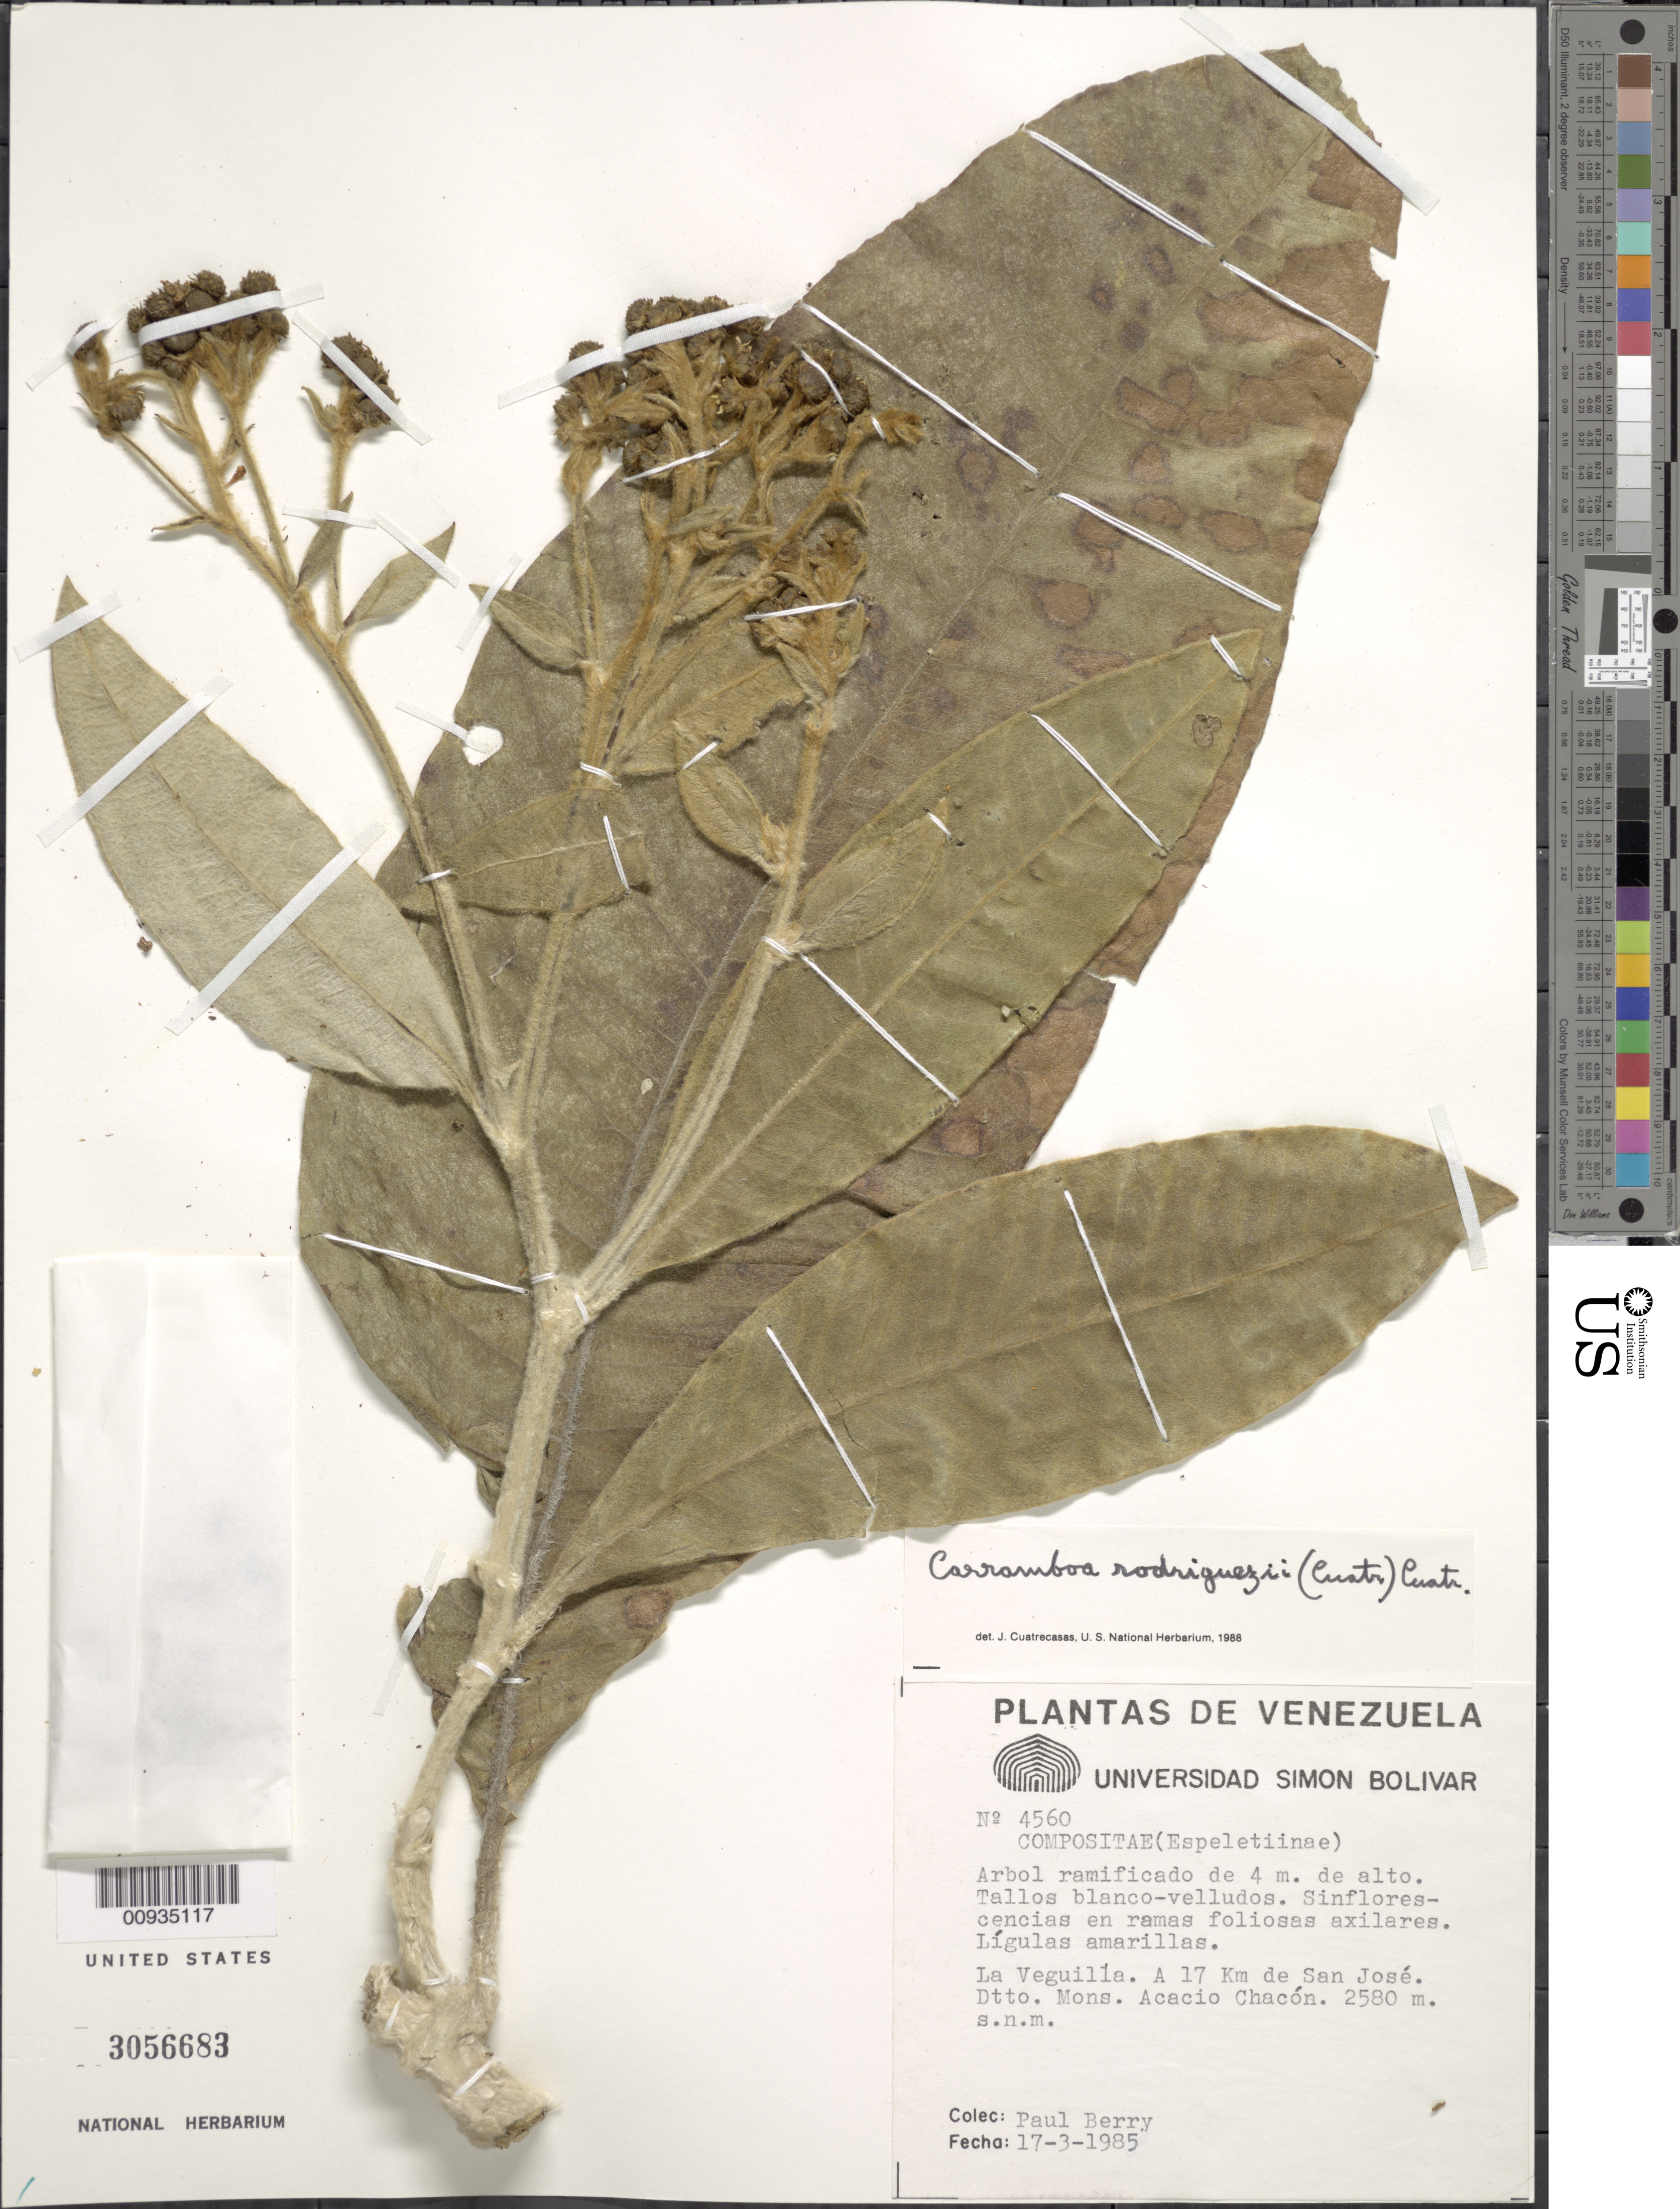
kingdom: Plantae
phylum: Tracheophyta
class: Magnoliopsida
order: Asterales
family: Asteraceae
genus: Carramboa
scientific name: Carramboa rodriguezii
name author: (Cuatrec.) Cuatrec.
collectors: P. E. Berry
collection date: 1985-03-17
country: Venezuela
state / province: Mérida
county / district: Arzobispo Chacón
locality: La Veguilla, a 17 km. de San José.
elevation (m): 2580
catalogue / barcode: US 3056683